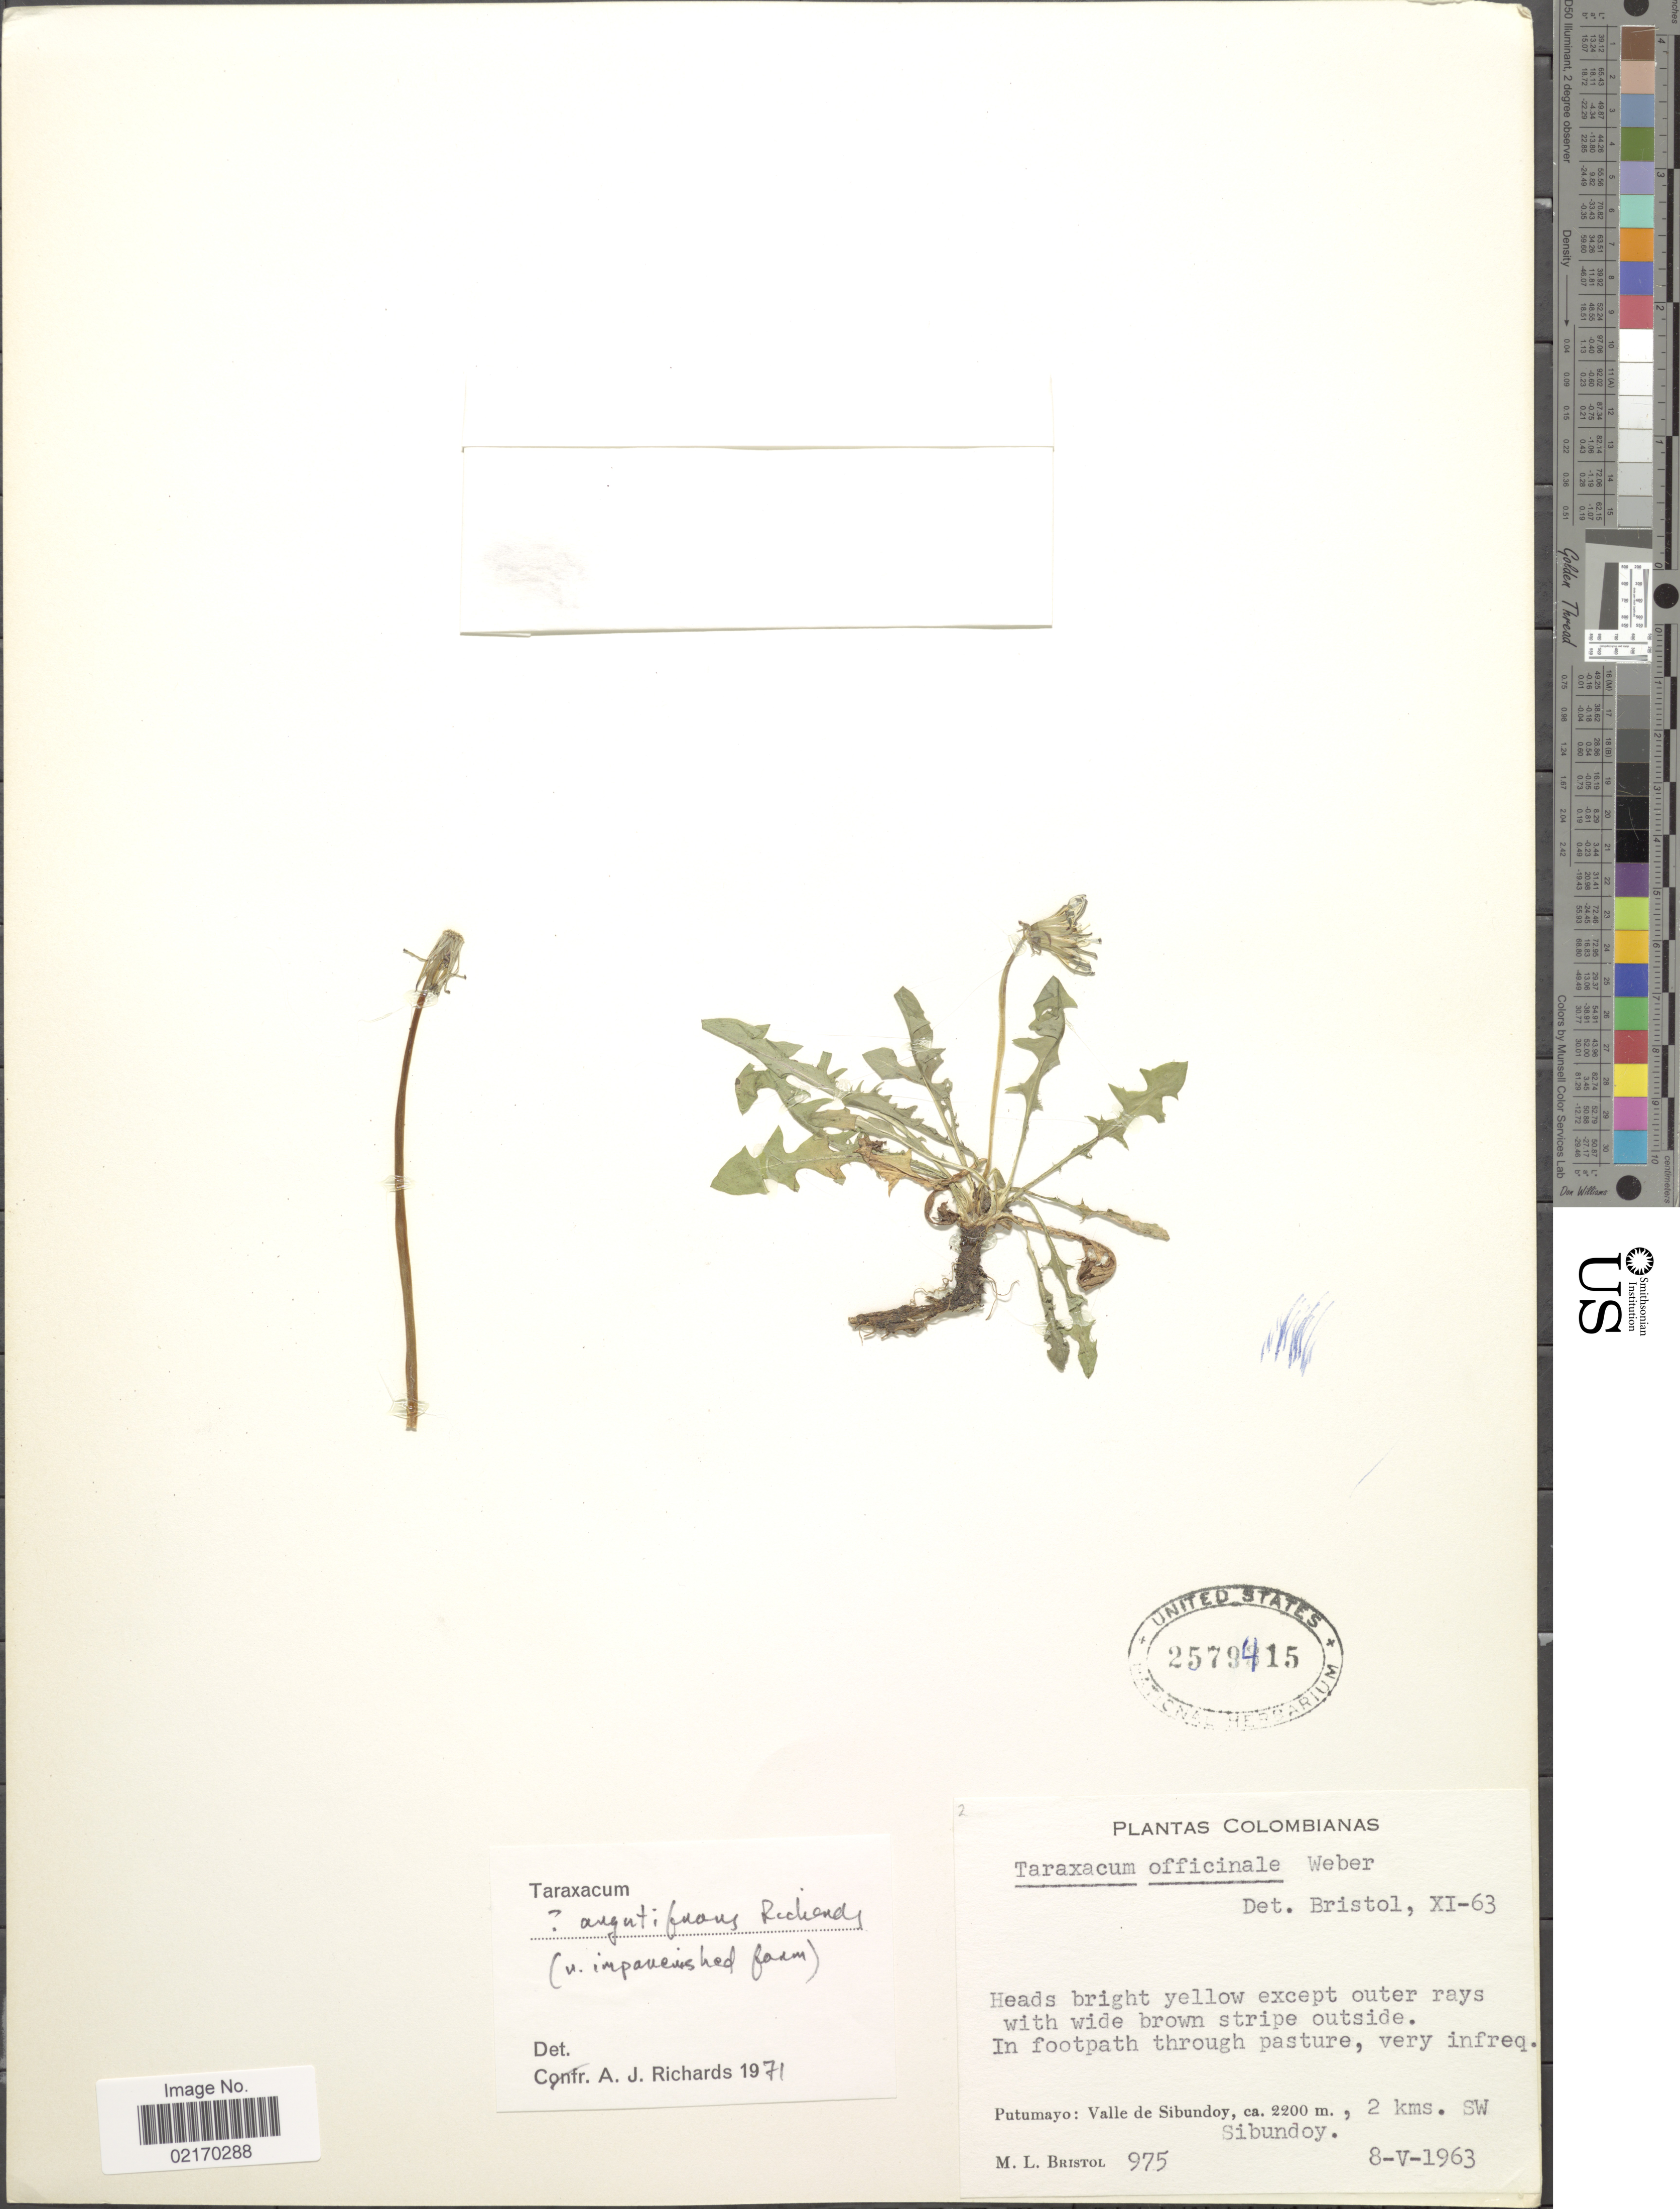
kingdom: Plantae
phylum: Tracheophyta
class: Magnoliopsida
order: Asterales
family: Asteraceae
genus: Taraxacum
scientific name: Taraxacum argutifrons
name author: A.J. Richards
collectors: M. L. Bristol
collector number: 975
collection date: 1963-05-08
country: Colombia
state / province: Putumayo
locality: Valle de Sibundoy, 2 kms. SW Sibundoy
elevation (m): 2200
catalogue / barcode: US 2579415